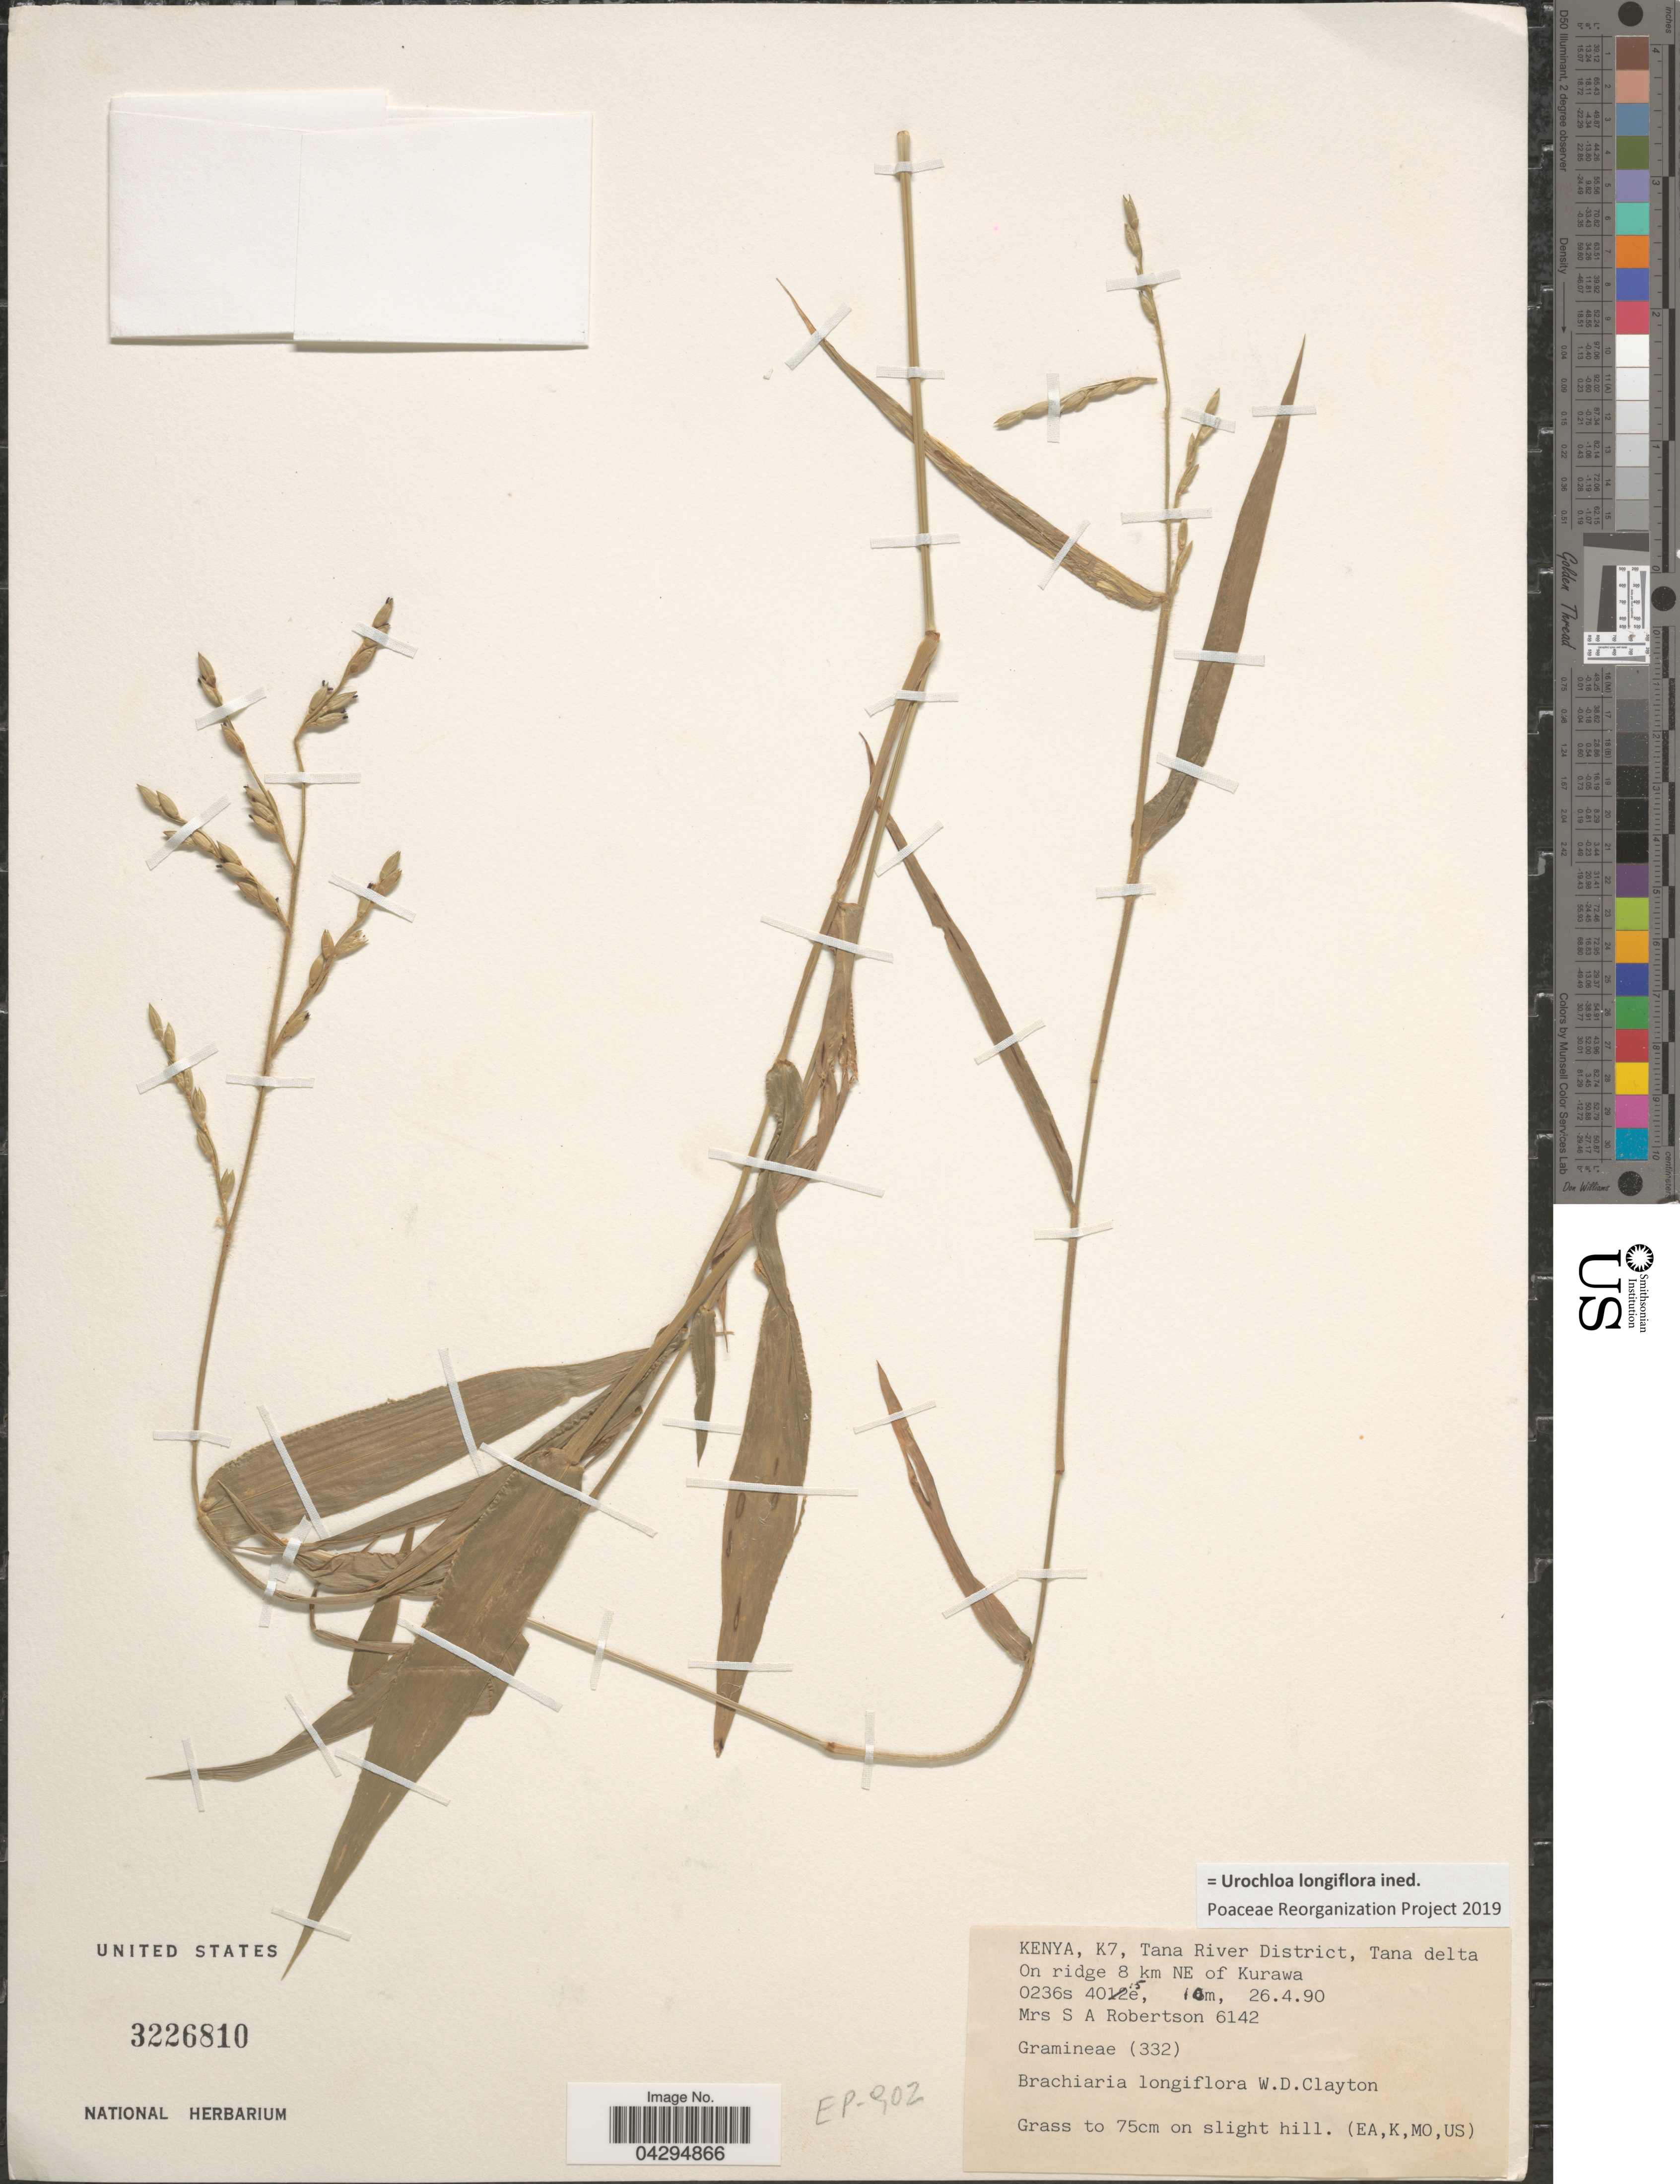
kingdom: Plantae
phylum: Tracheophyta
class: Liliopsida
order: Poales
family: Poaceae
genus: Urochloa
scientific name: Urochloa longiflora ined.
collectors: S. Robertson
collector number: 6142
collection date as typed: Transcribed d/m/y: 26/4/90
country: Kenya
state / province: Tana River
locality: K7, Tana River District, Tana delta. On ridge 8 km NE of Kurawa.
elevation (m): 10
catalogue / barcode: US 3226810